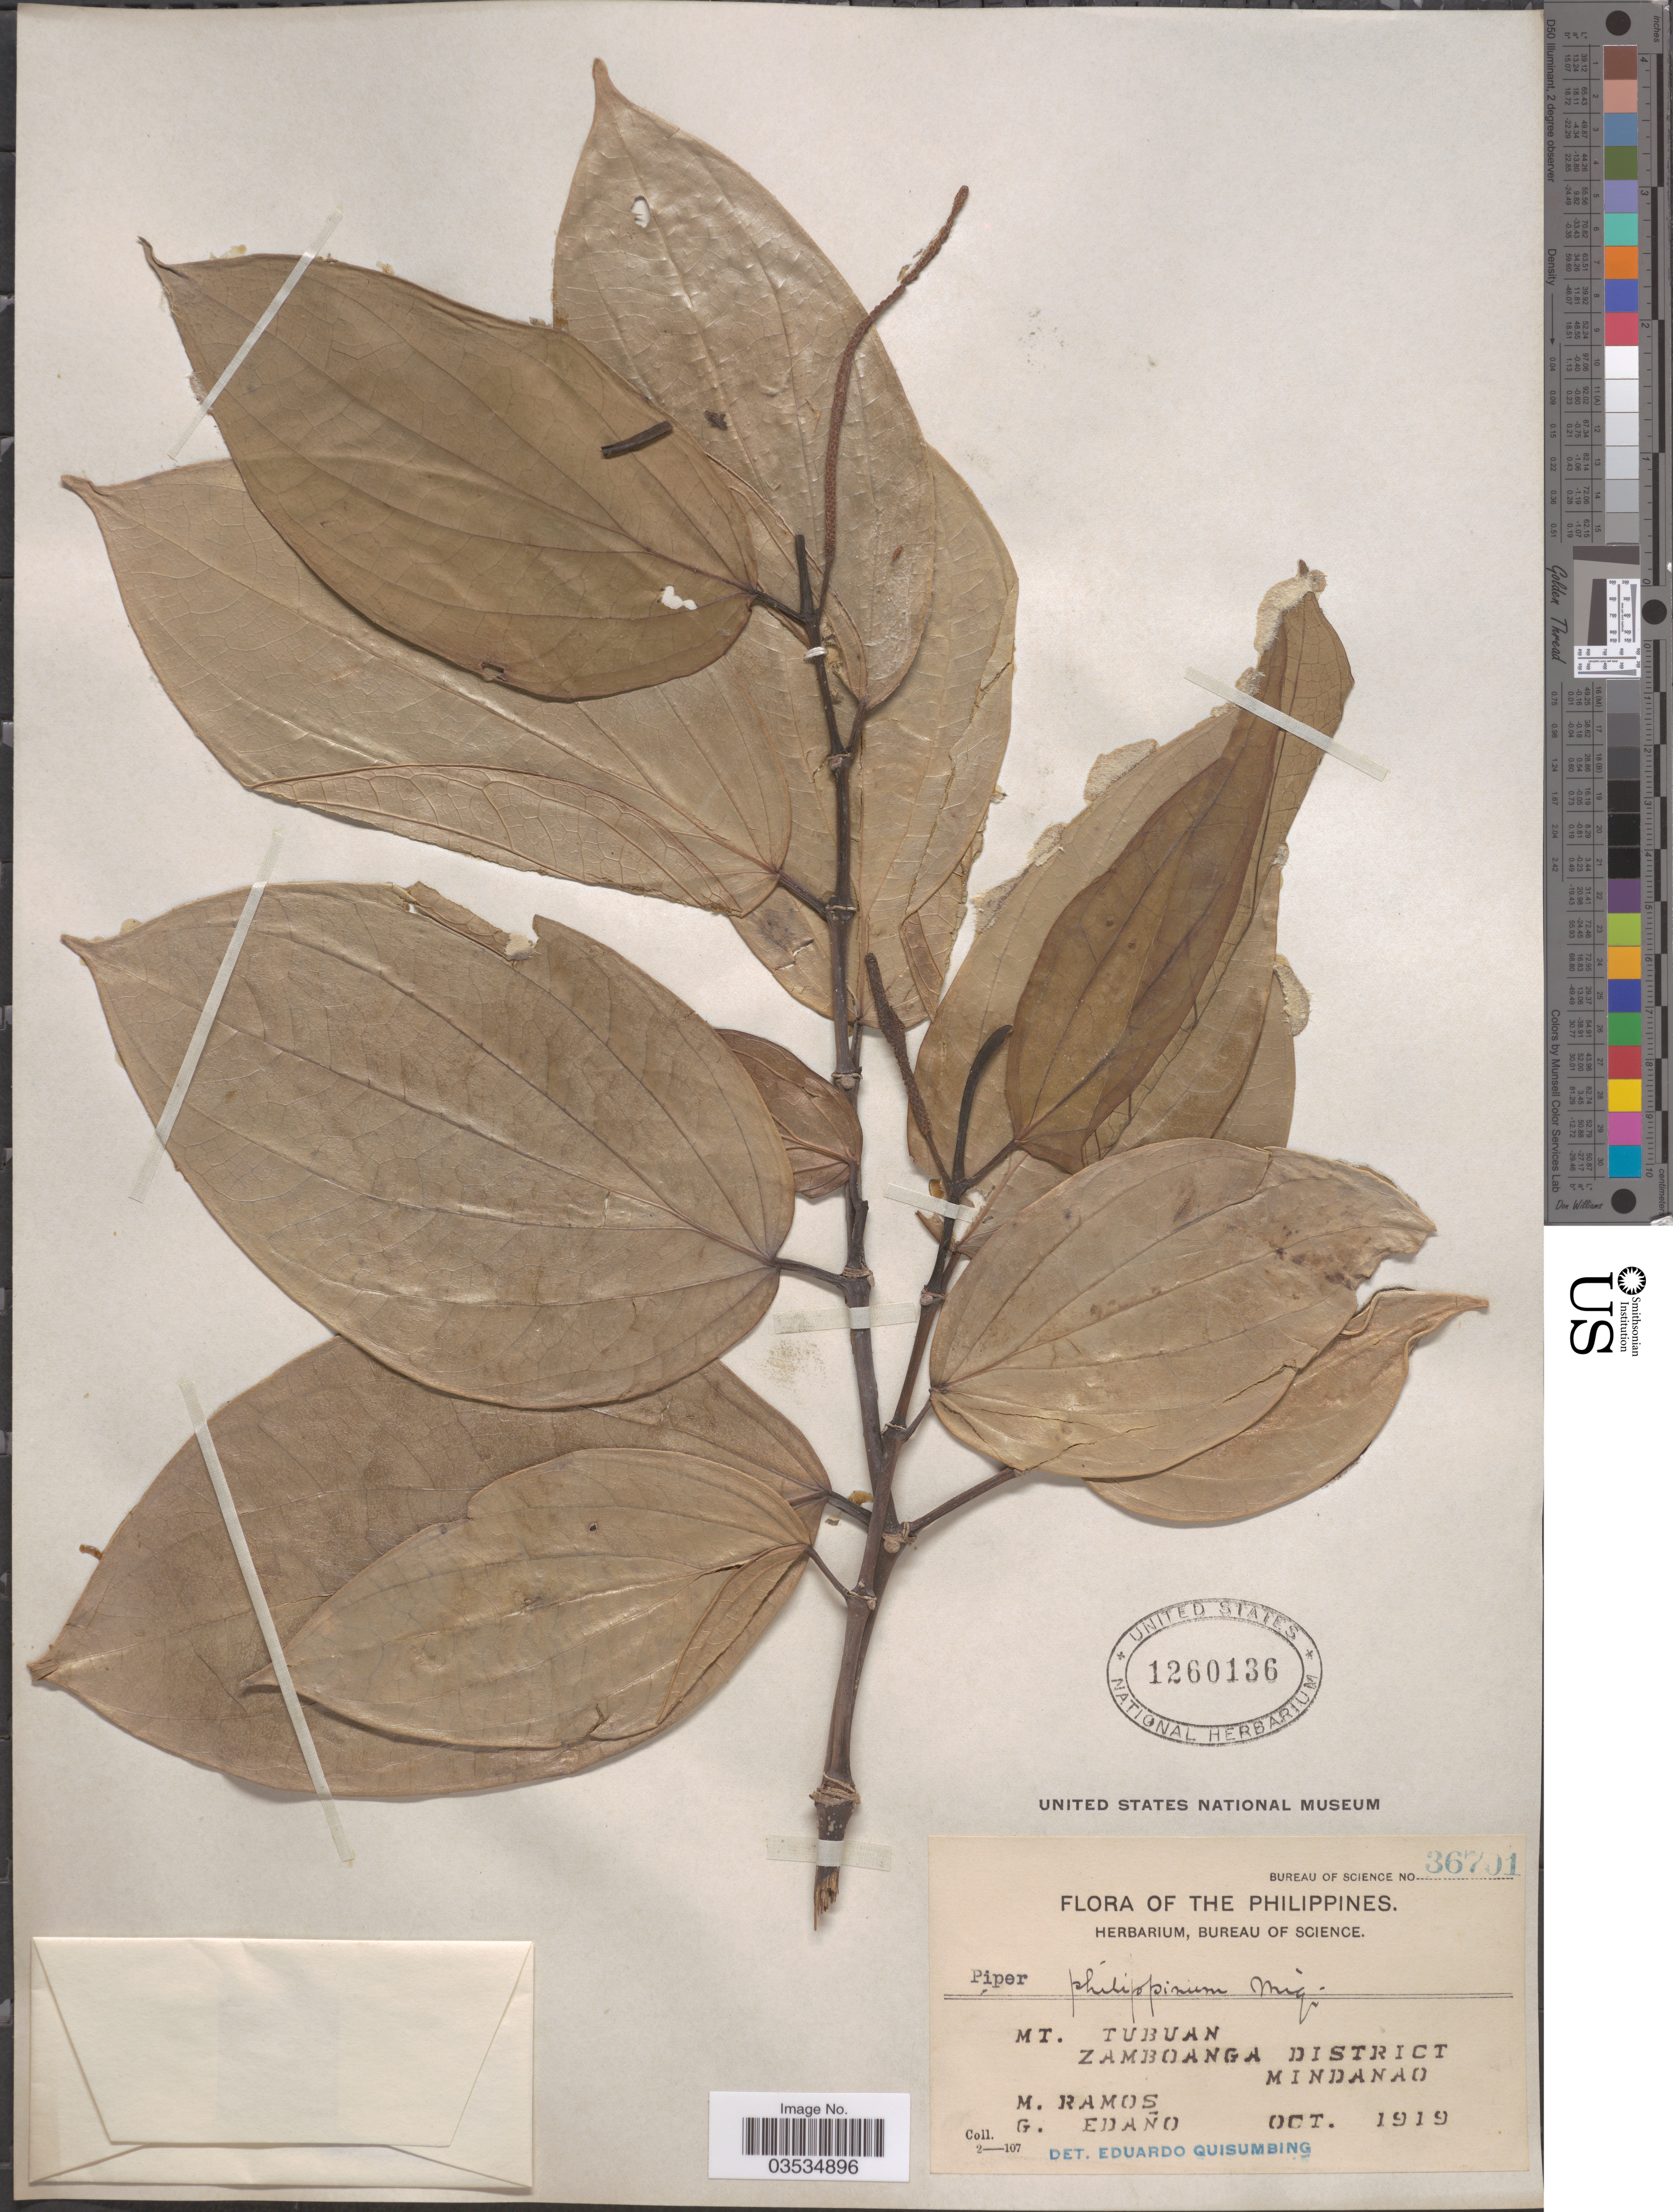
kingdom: Plantae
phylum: Tracheophyta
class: Magnoliopsida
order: Piperales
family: Piperaceae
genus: Piper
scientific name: Piper philippinum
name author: Miq.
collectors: M. Ramos & G. Edaño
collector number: Bureau of Science 36701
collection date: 1919-10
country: Philippines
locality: Mt. Tubuan. Zamboanga District. Mindanao.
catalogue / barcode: US 1260136